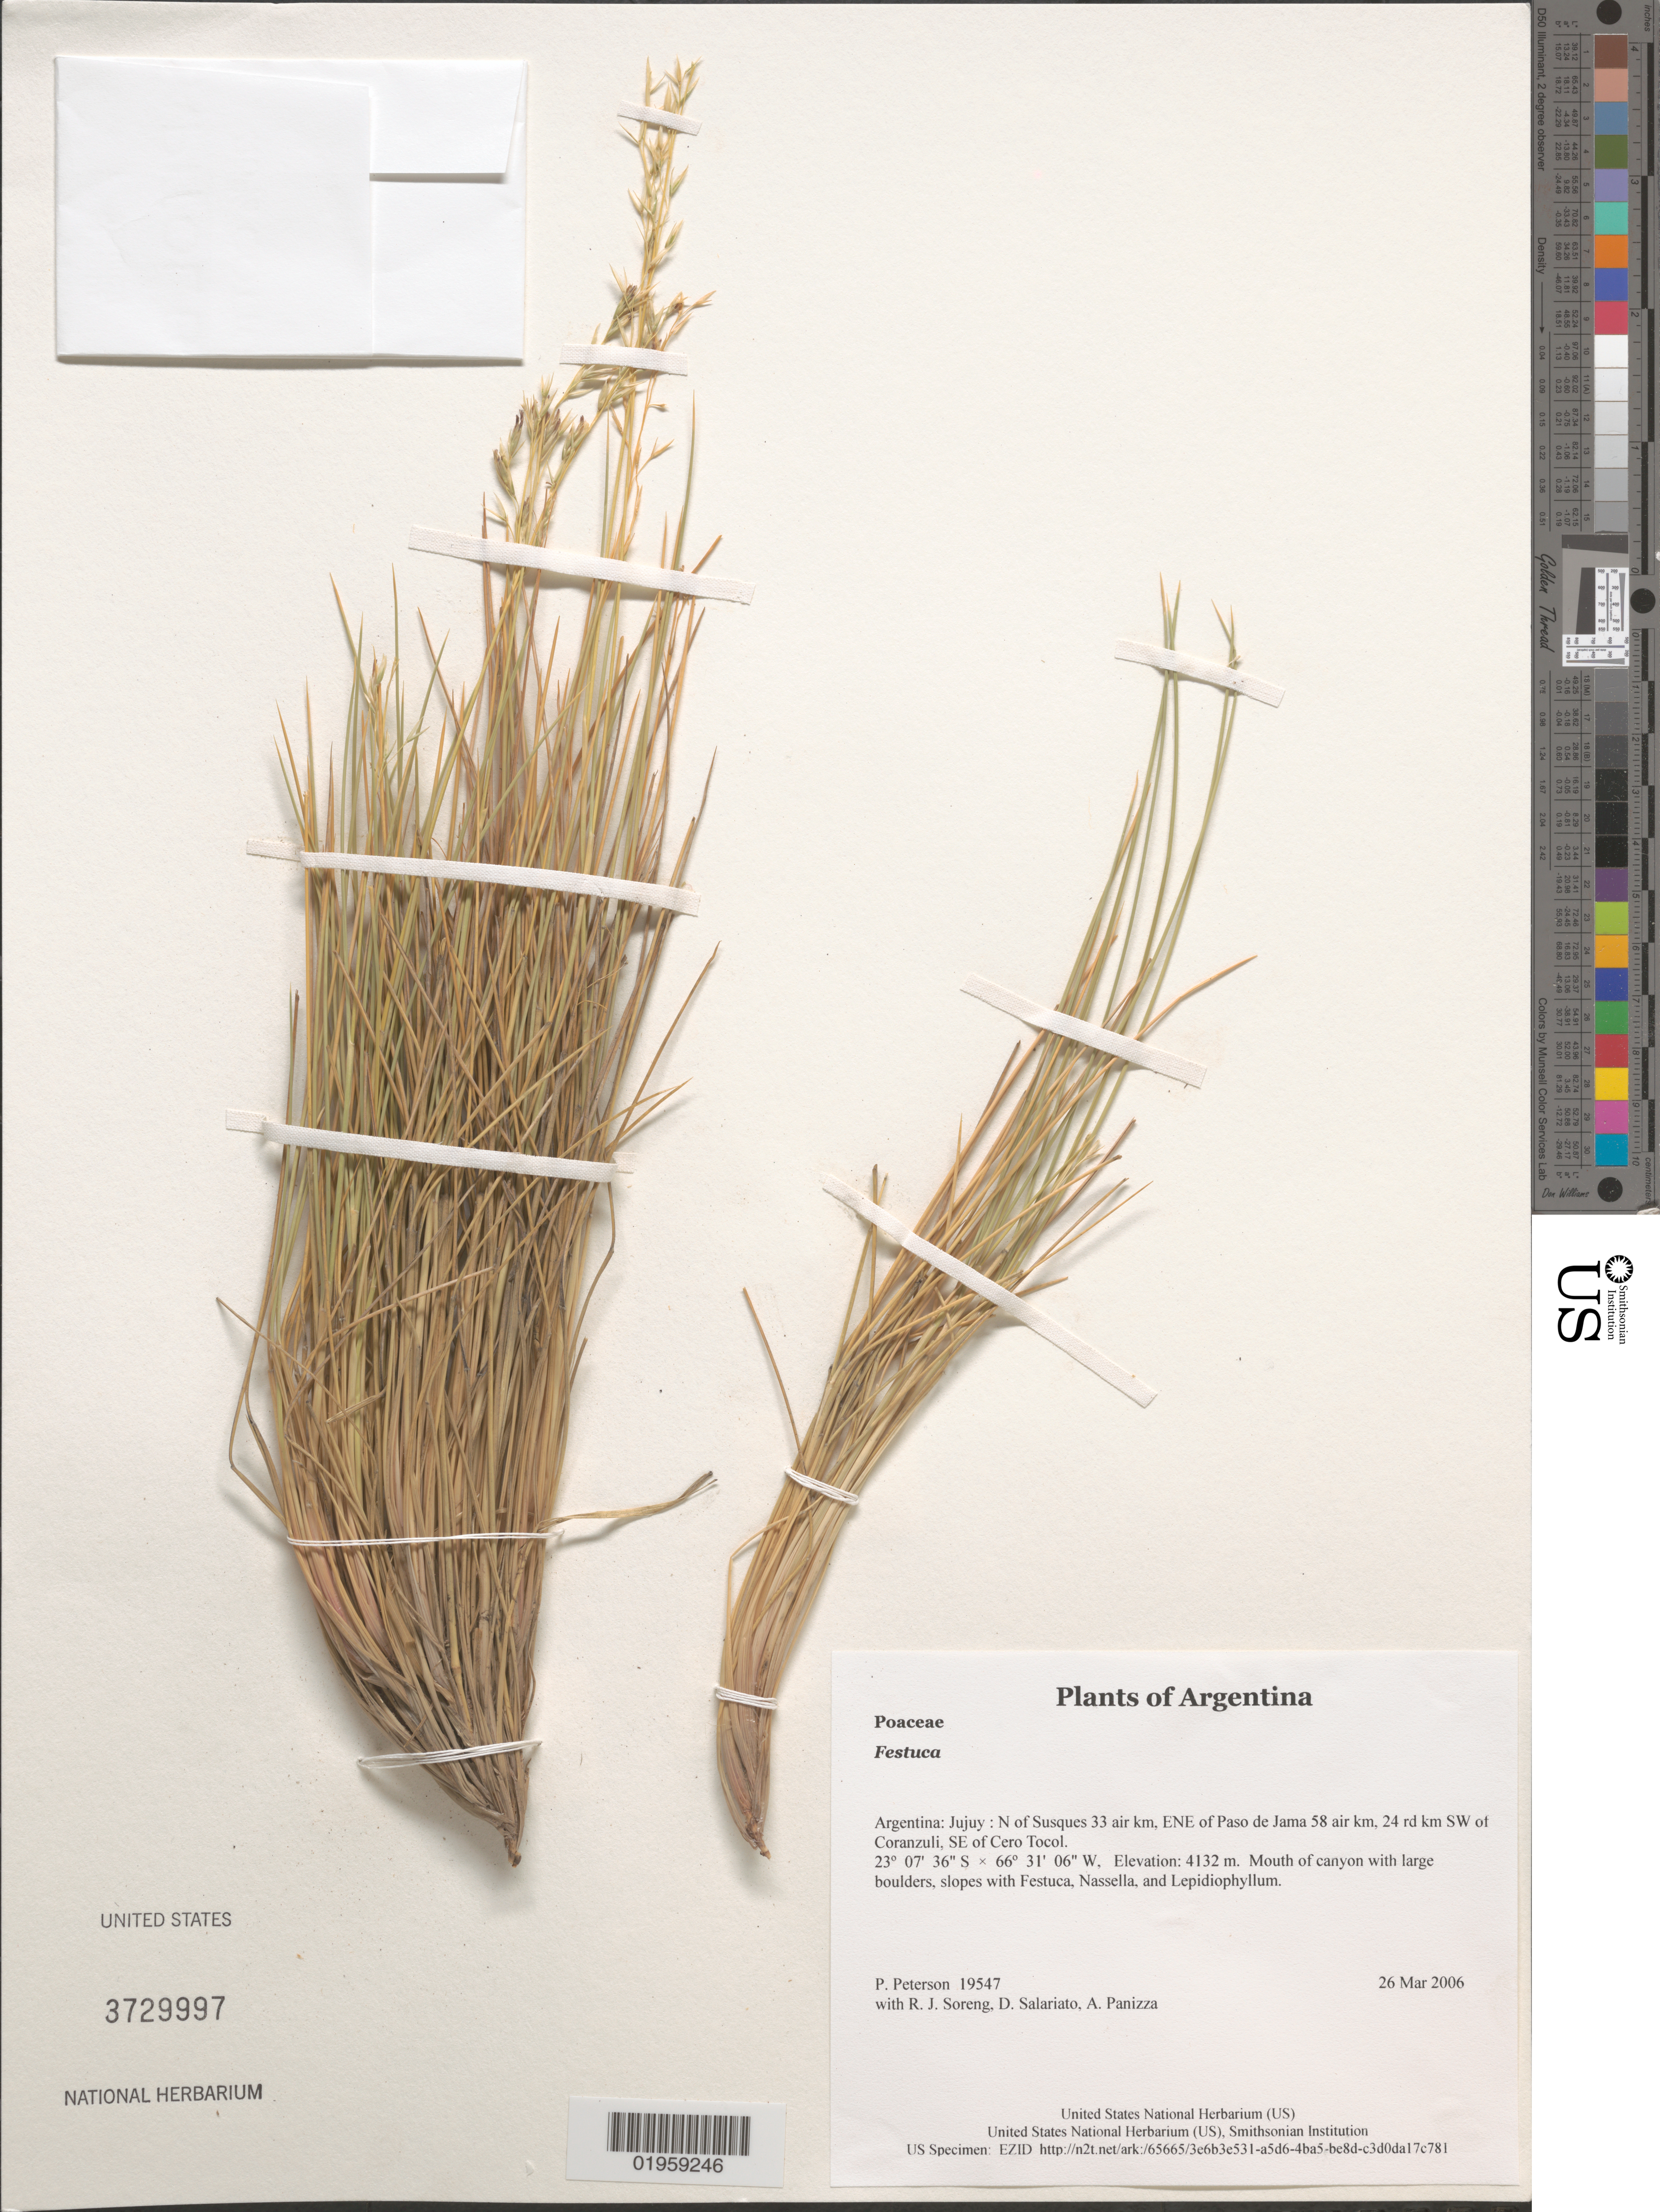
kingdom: Plantae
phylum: Tracheophyta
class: Liliopsida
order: Poales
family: Poaceae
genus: Festuca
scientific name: Festuca sp.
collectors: P. M. Peterson, R. J. Soreng, D. Salariato & A. Panizza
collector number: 19547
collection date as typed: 26 Mar 2006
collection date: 2006-03-26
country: Argentina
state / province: Jujuy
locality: N of Susques 33 air km, ENE of Paso de Jama 58 air km, 24 rd km SW of Coranzuli, SE of Cero Tocol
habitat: Mouth of canyon with large boulders, slopes with Festuca, Nassella, and Lepidiophyllum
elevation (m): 4132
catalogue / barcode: US 3729997